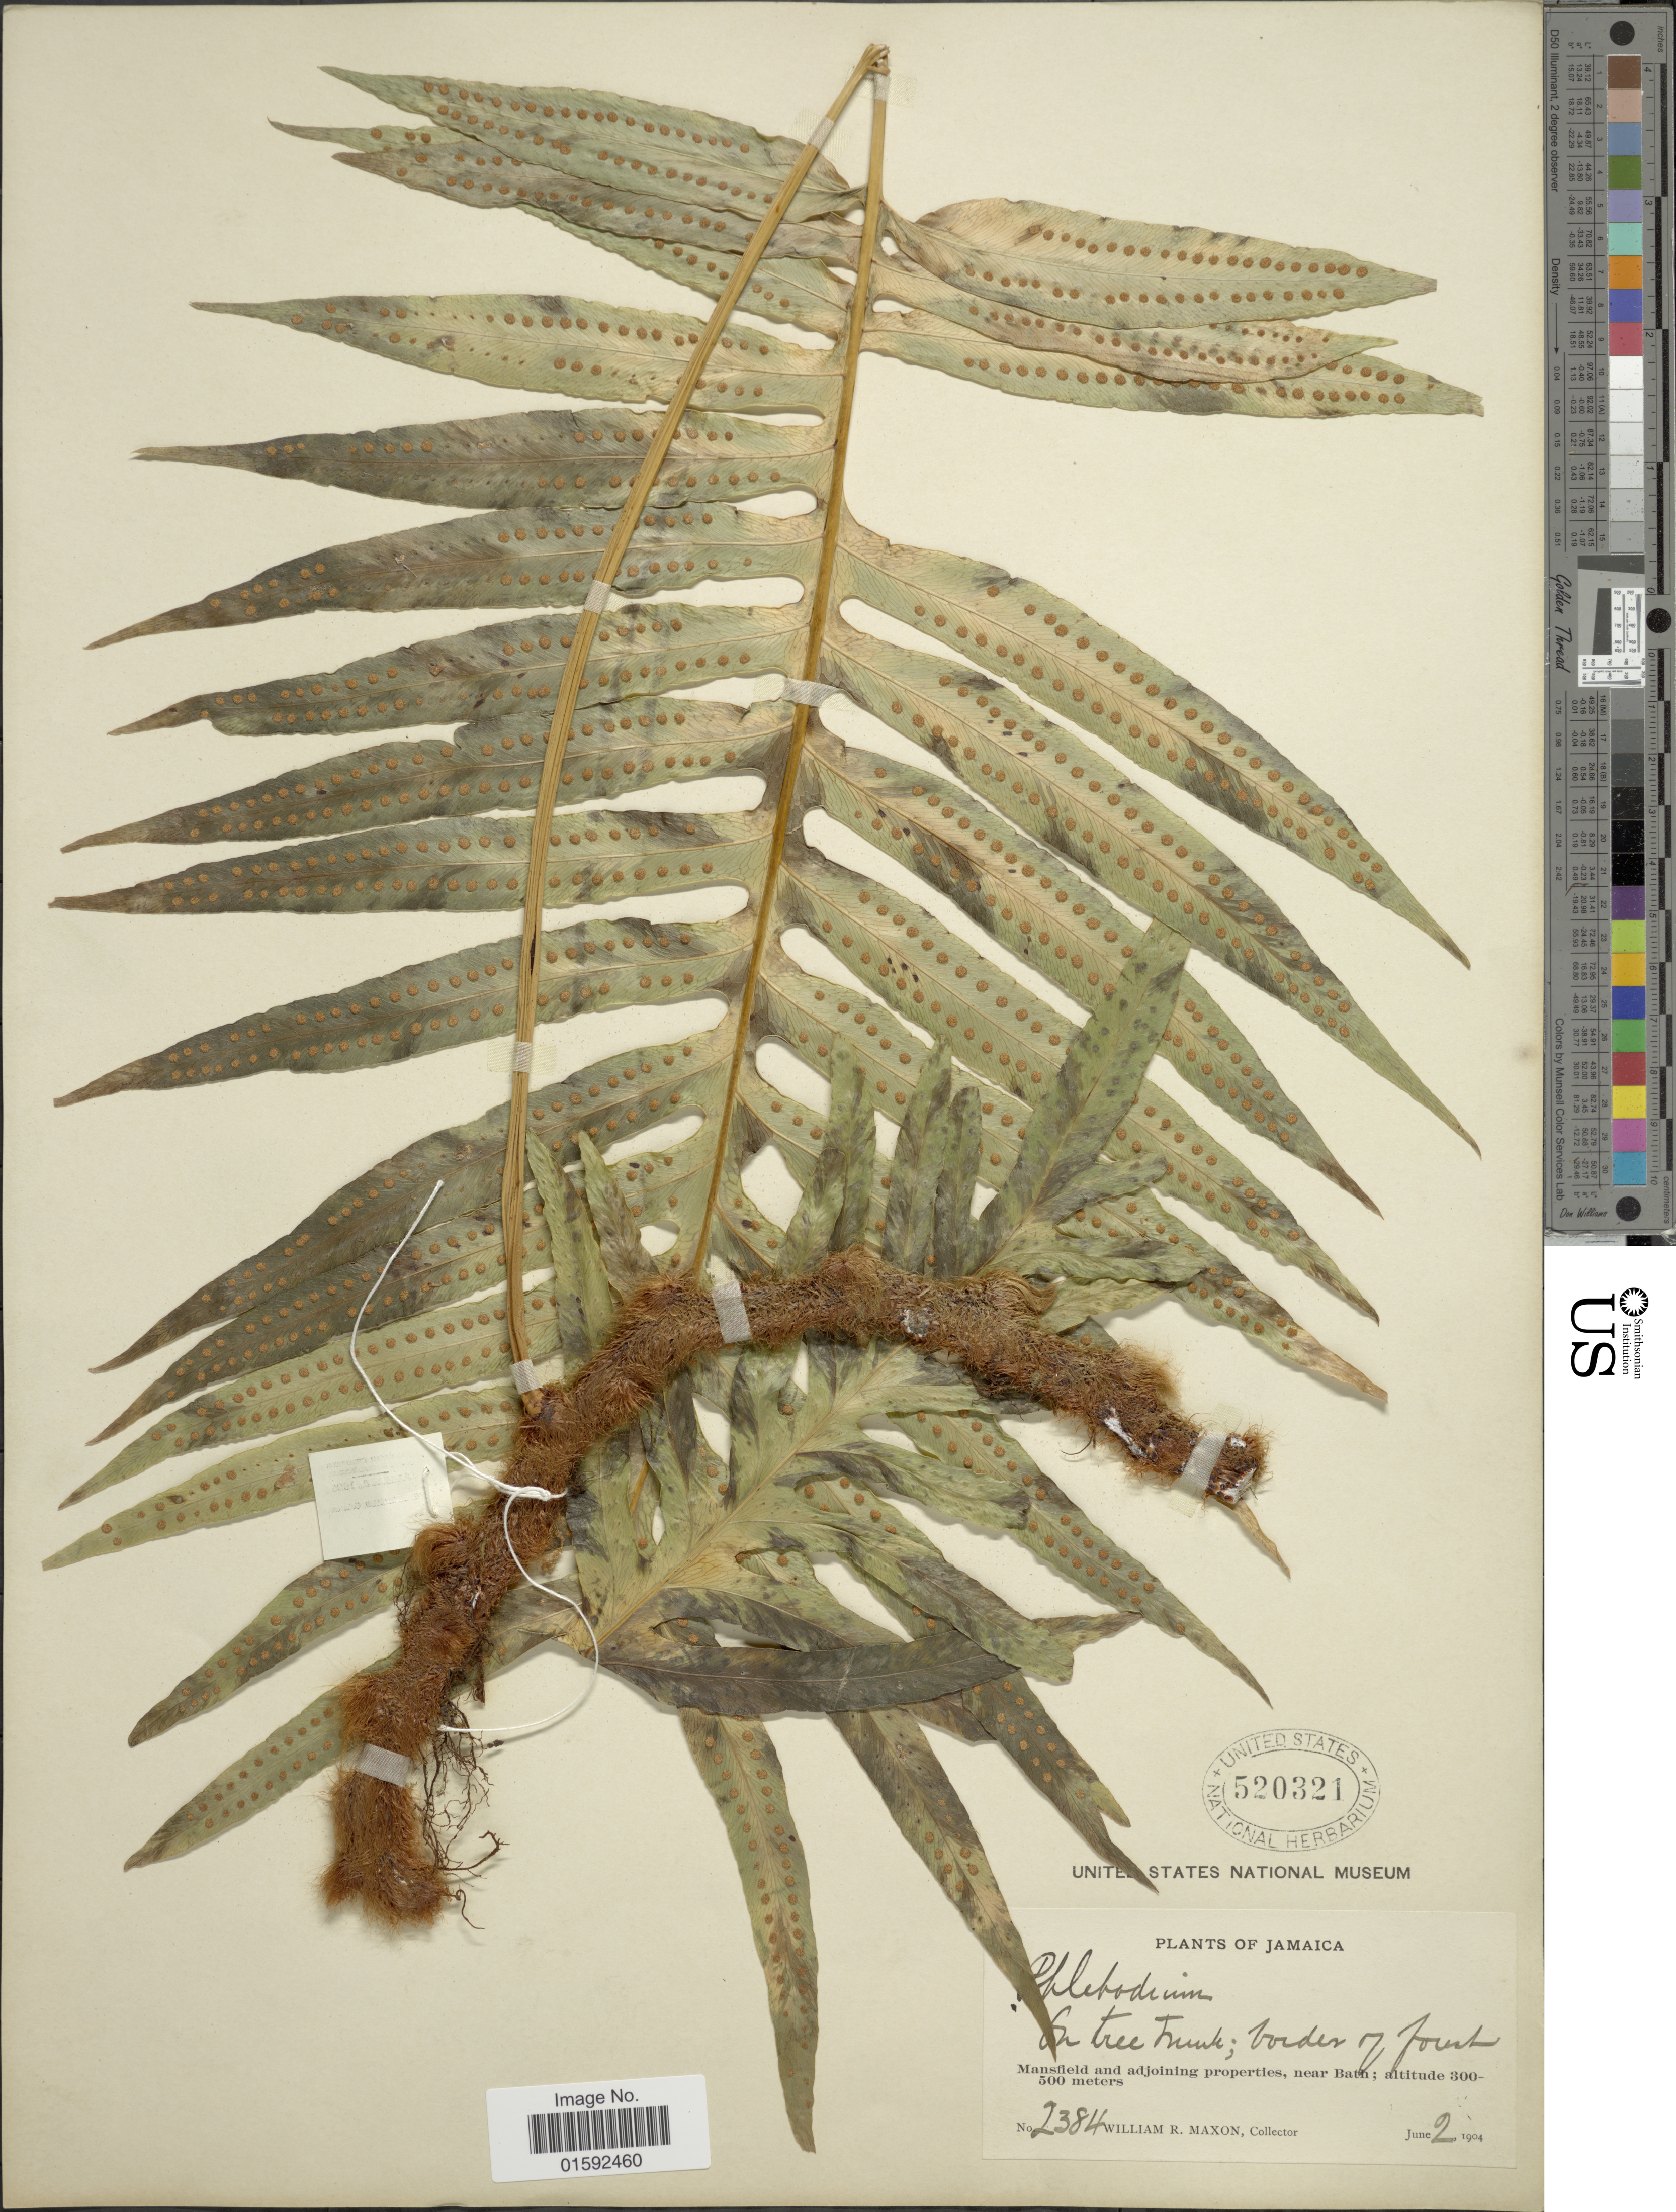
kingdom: Plantae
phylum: Tracheophyta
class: Polypodiopsida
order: Polypodiales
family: Polypodiaceae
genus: Phlebodium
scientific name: Phlebodium pseudoaureum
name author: (Cav.) Lellinger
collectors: W. R. Maxon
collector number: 2384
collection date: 1904-06-02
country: Jamaica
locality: Jamaica, Mansfield and adjoining properties, near Bath.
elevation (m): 300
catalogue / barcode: US 520321